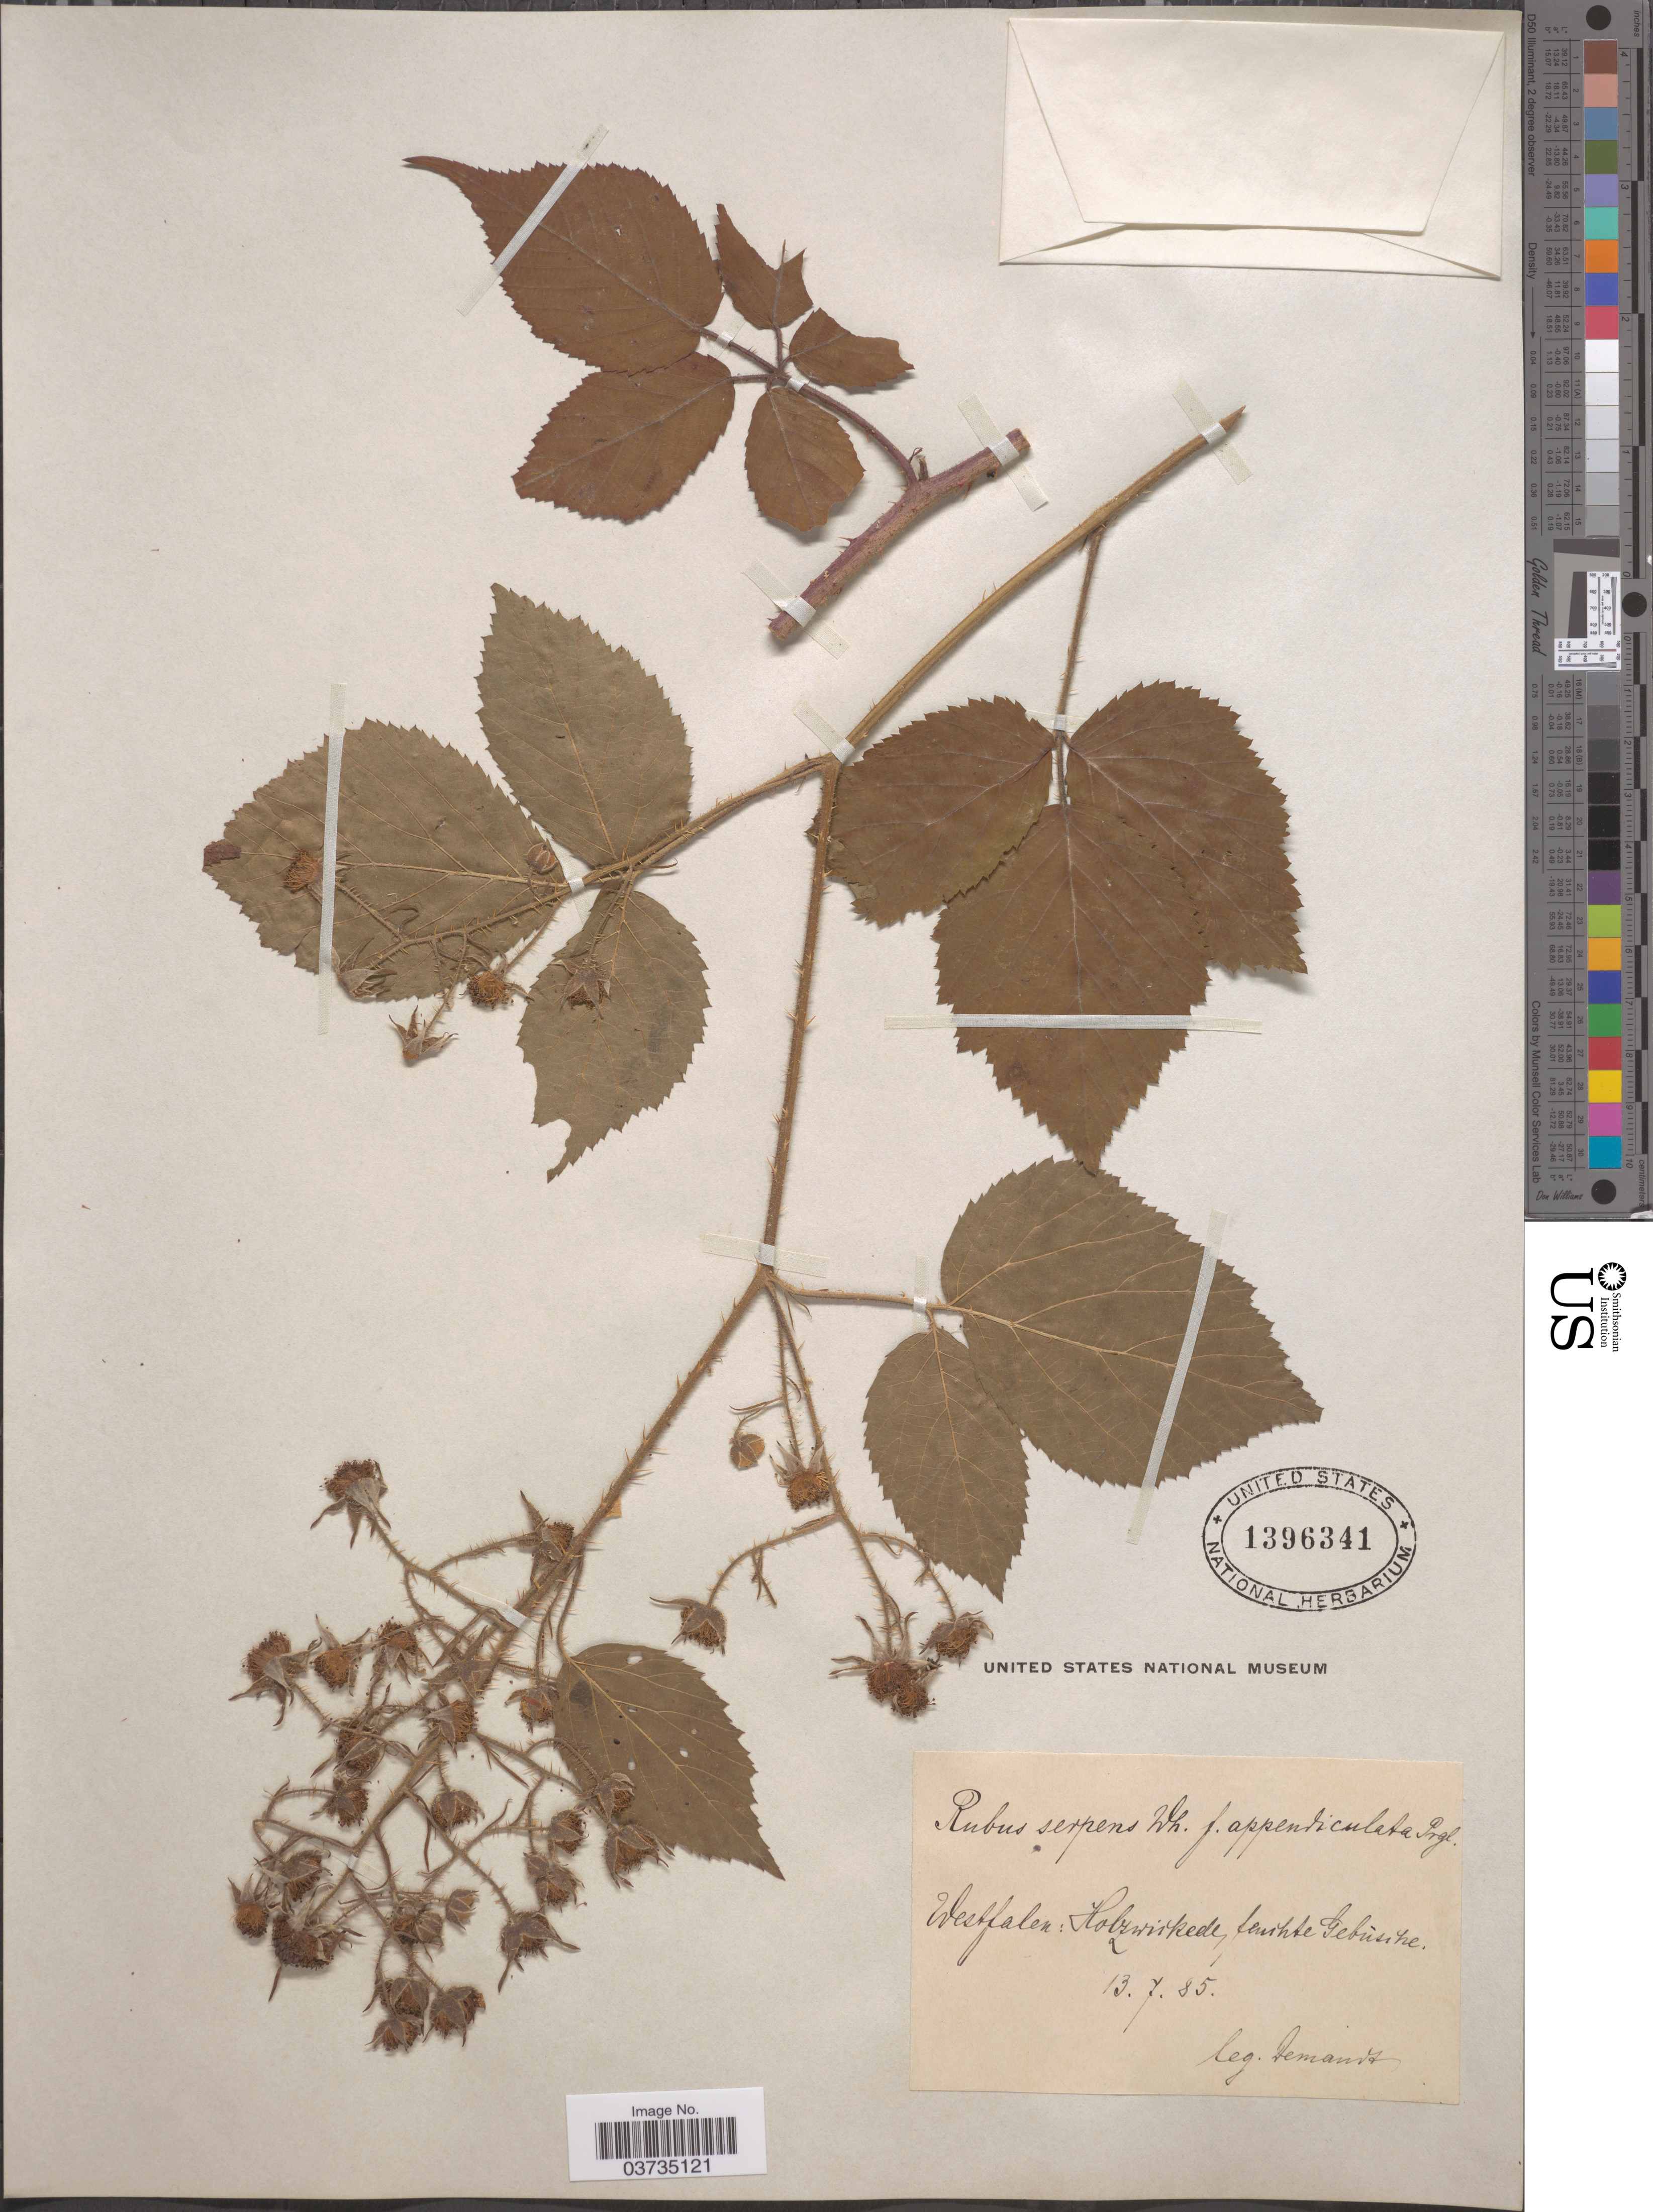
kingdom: Plantae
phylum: Tracheophyta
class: Magnoliopsida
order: Rosales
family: Rosaceae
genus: Rubus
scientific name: Rubus serpens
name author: Weihe ex Lej. & Courtois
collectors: -. Demandt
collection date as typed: Transcribed d/m/y: 13/7/85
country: Germany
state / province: Nordrhein-Westfalen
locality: Westfalen: Holzwickede, feuchte Gebüsche.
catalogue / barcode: US 1396341